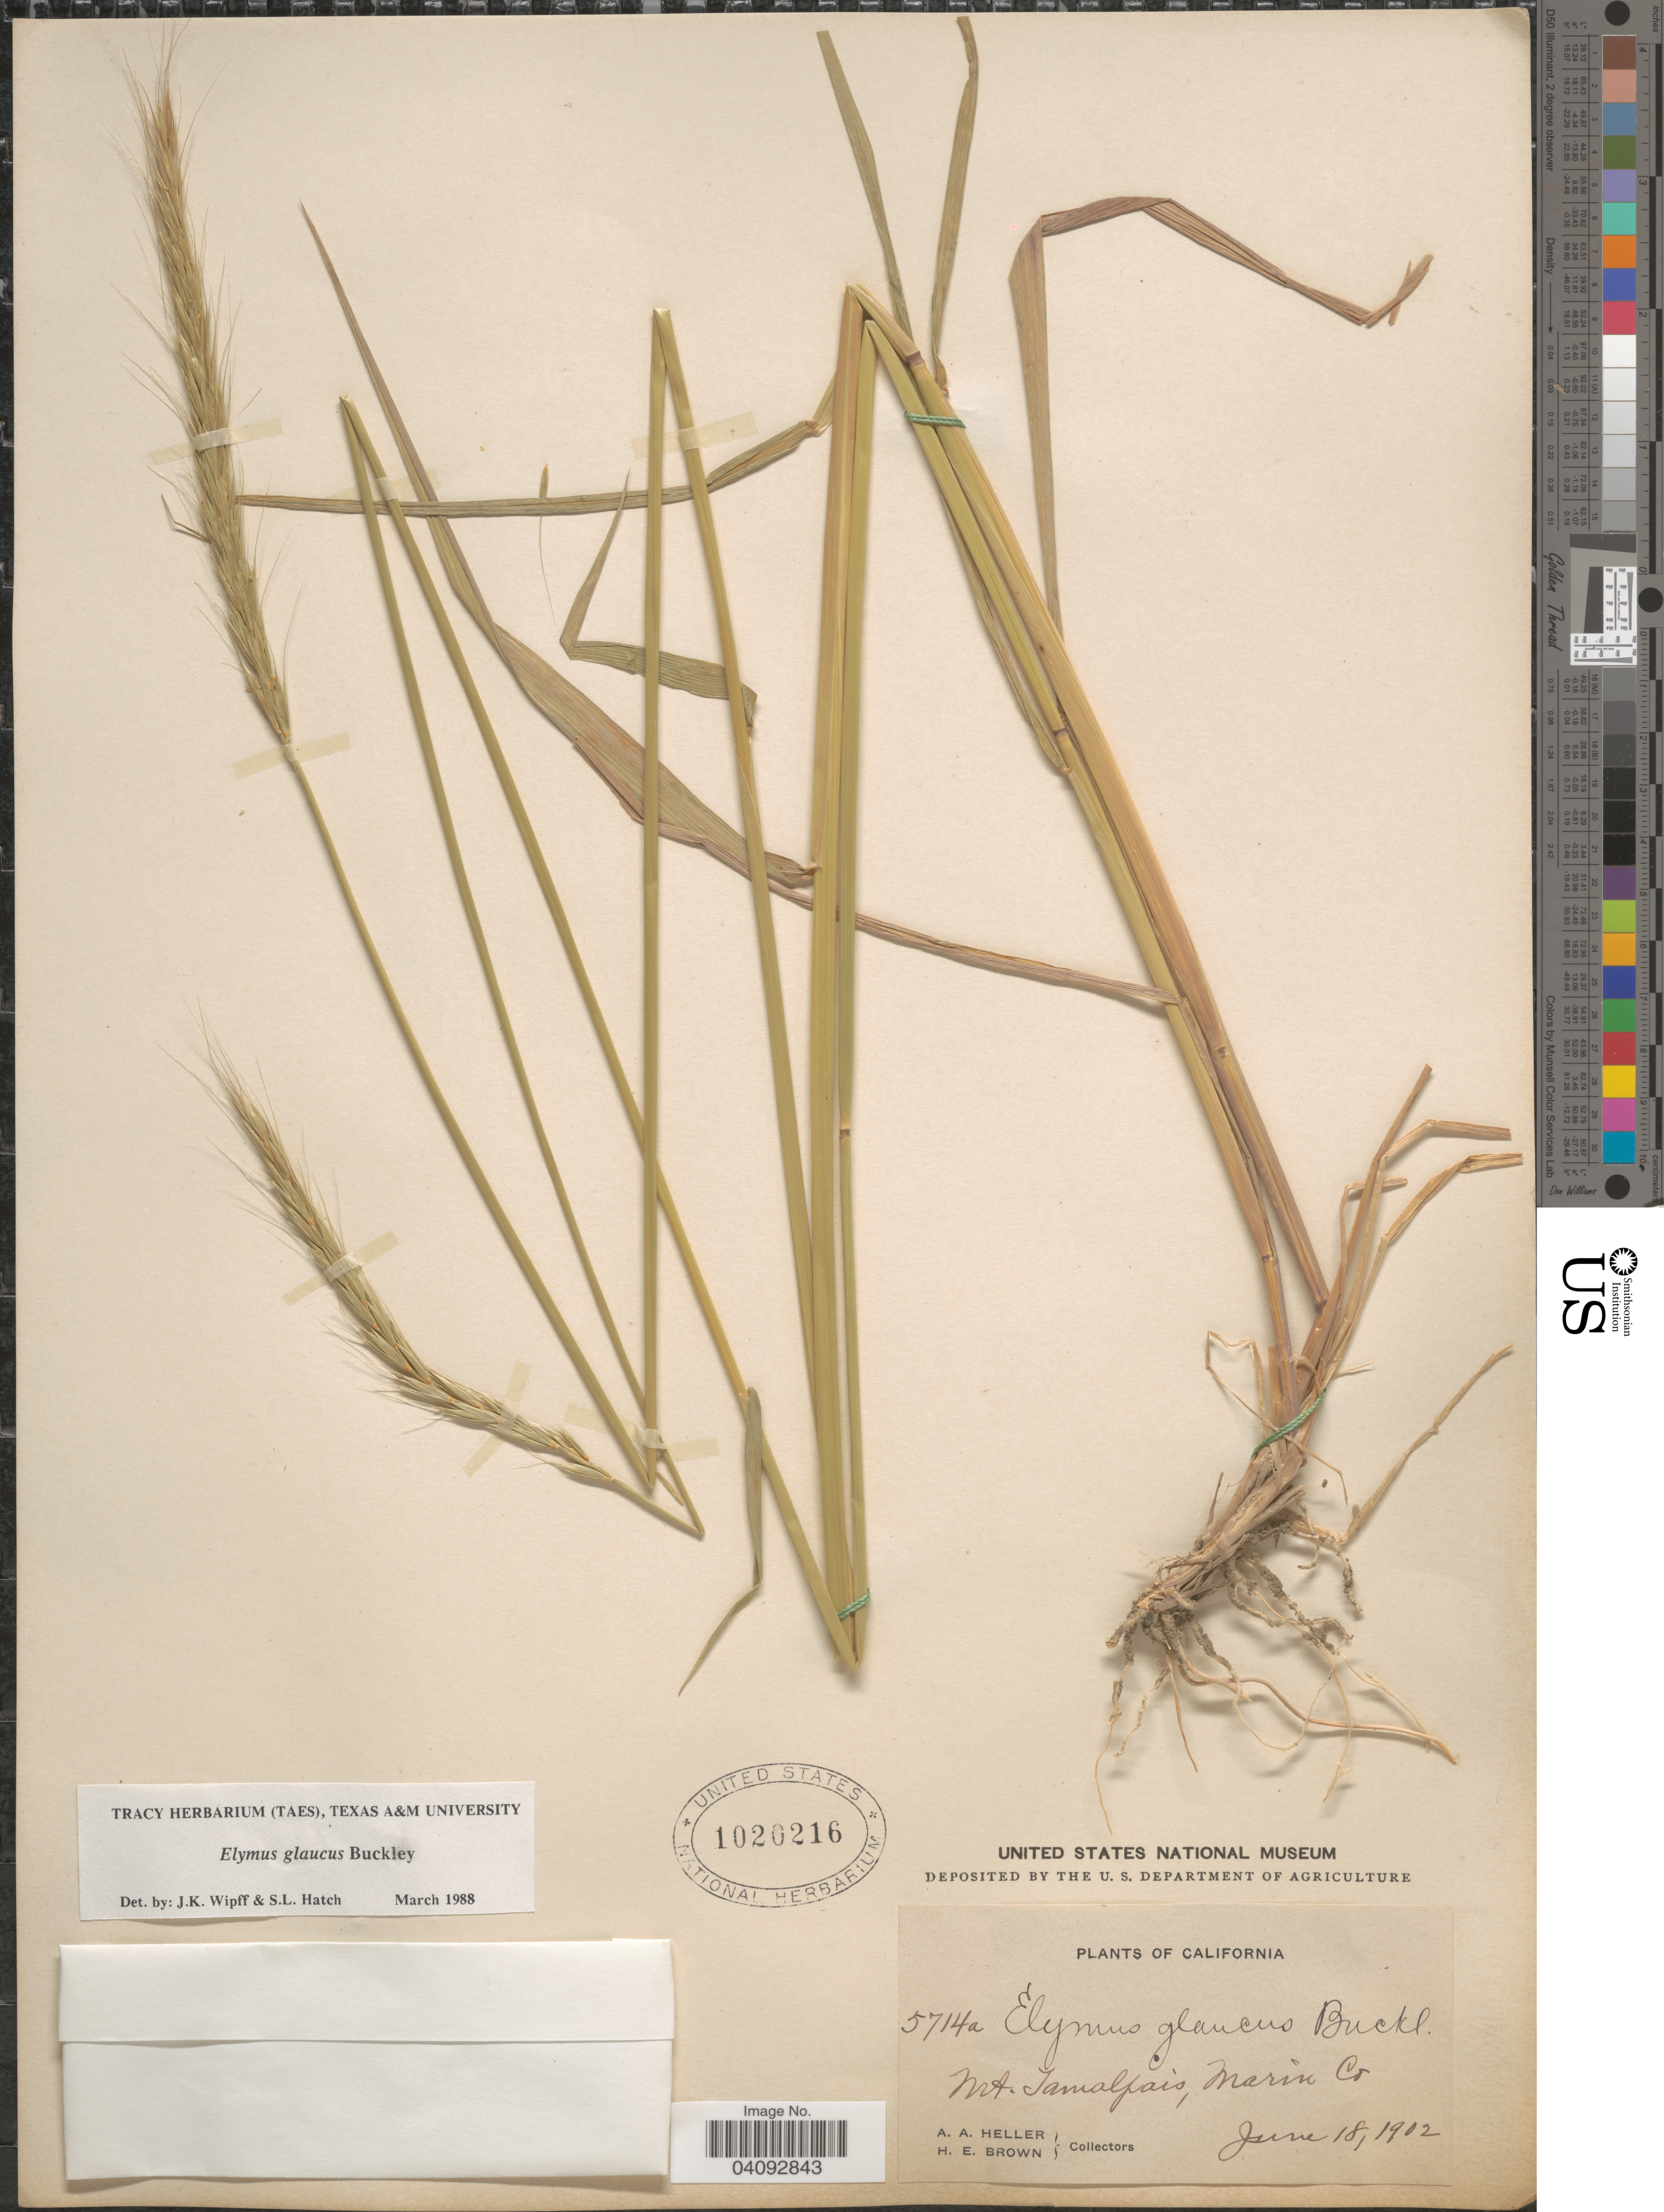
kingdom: Plantae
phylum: Tracheophyta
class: Liliopsida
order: Poales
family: Poaceae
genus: Elymus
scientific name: Elymus glaucus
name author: Buckley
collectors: A. A. Heller & H. E. Brown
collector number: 5714a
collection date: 1902-06-18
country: United States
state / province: California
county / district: Marin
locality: Mt. Tamalpais, Marin Co.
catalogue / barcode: US 1020216